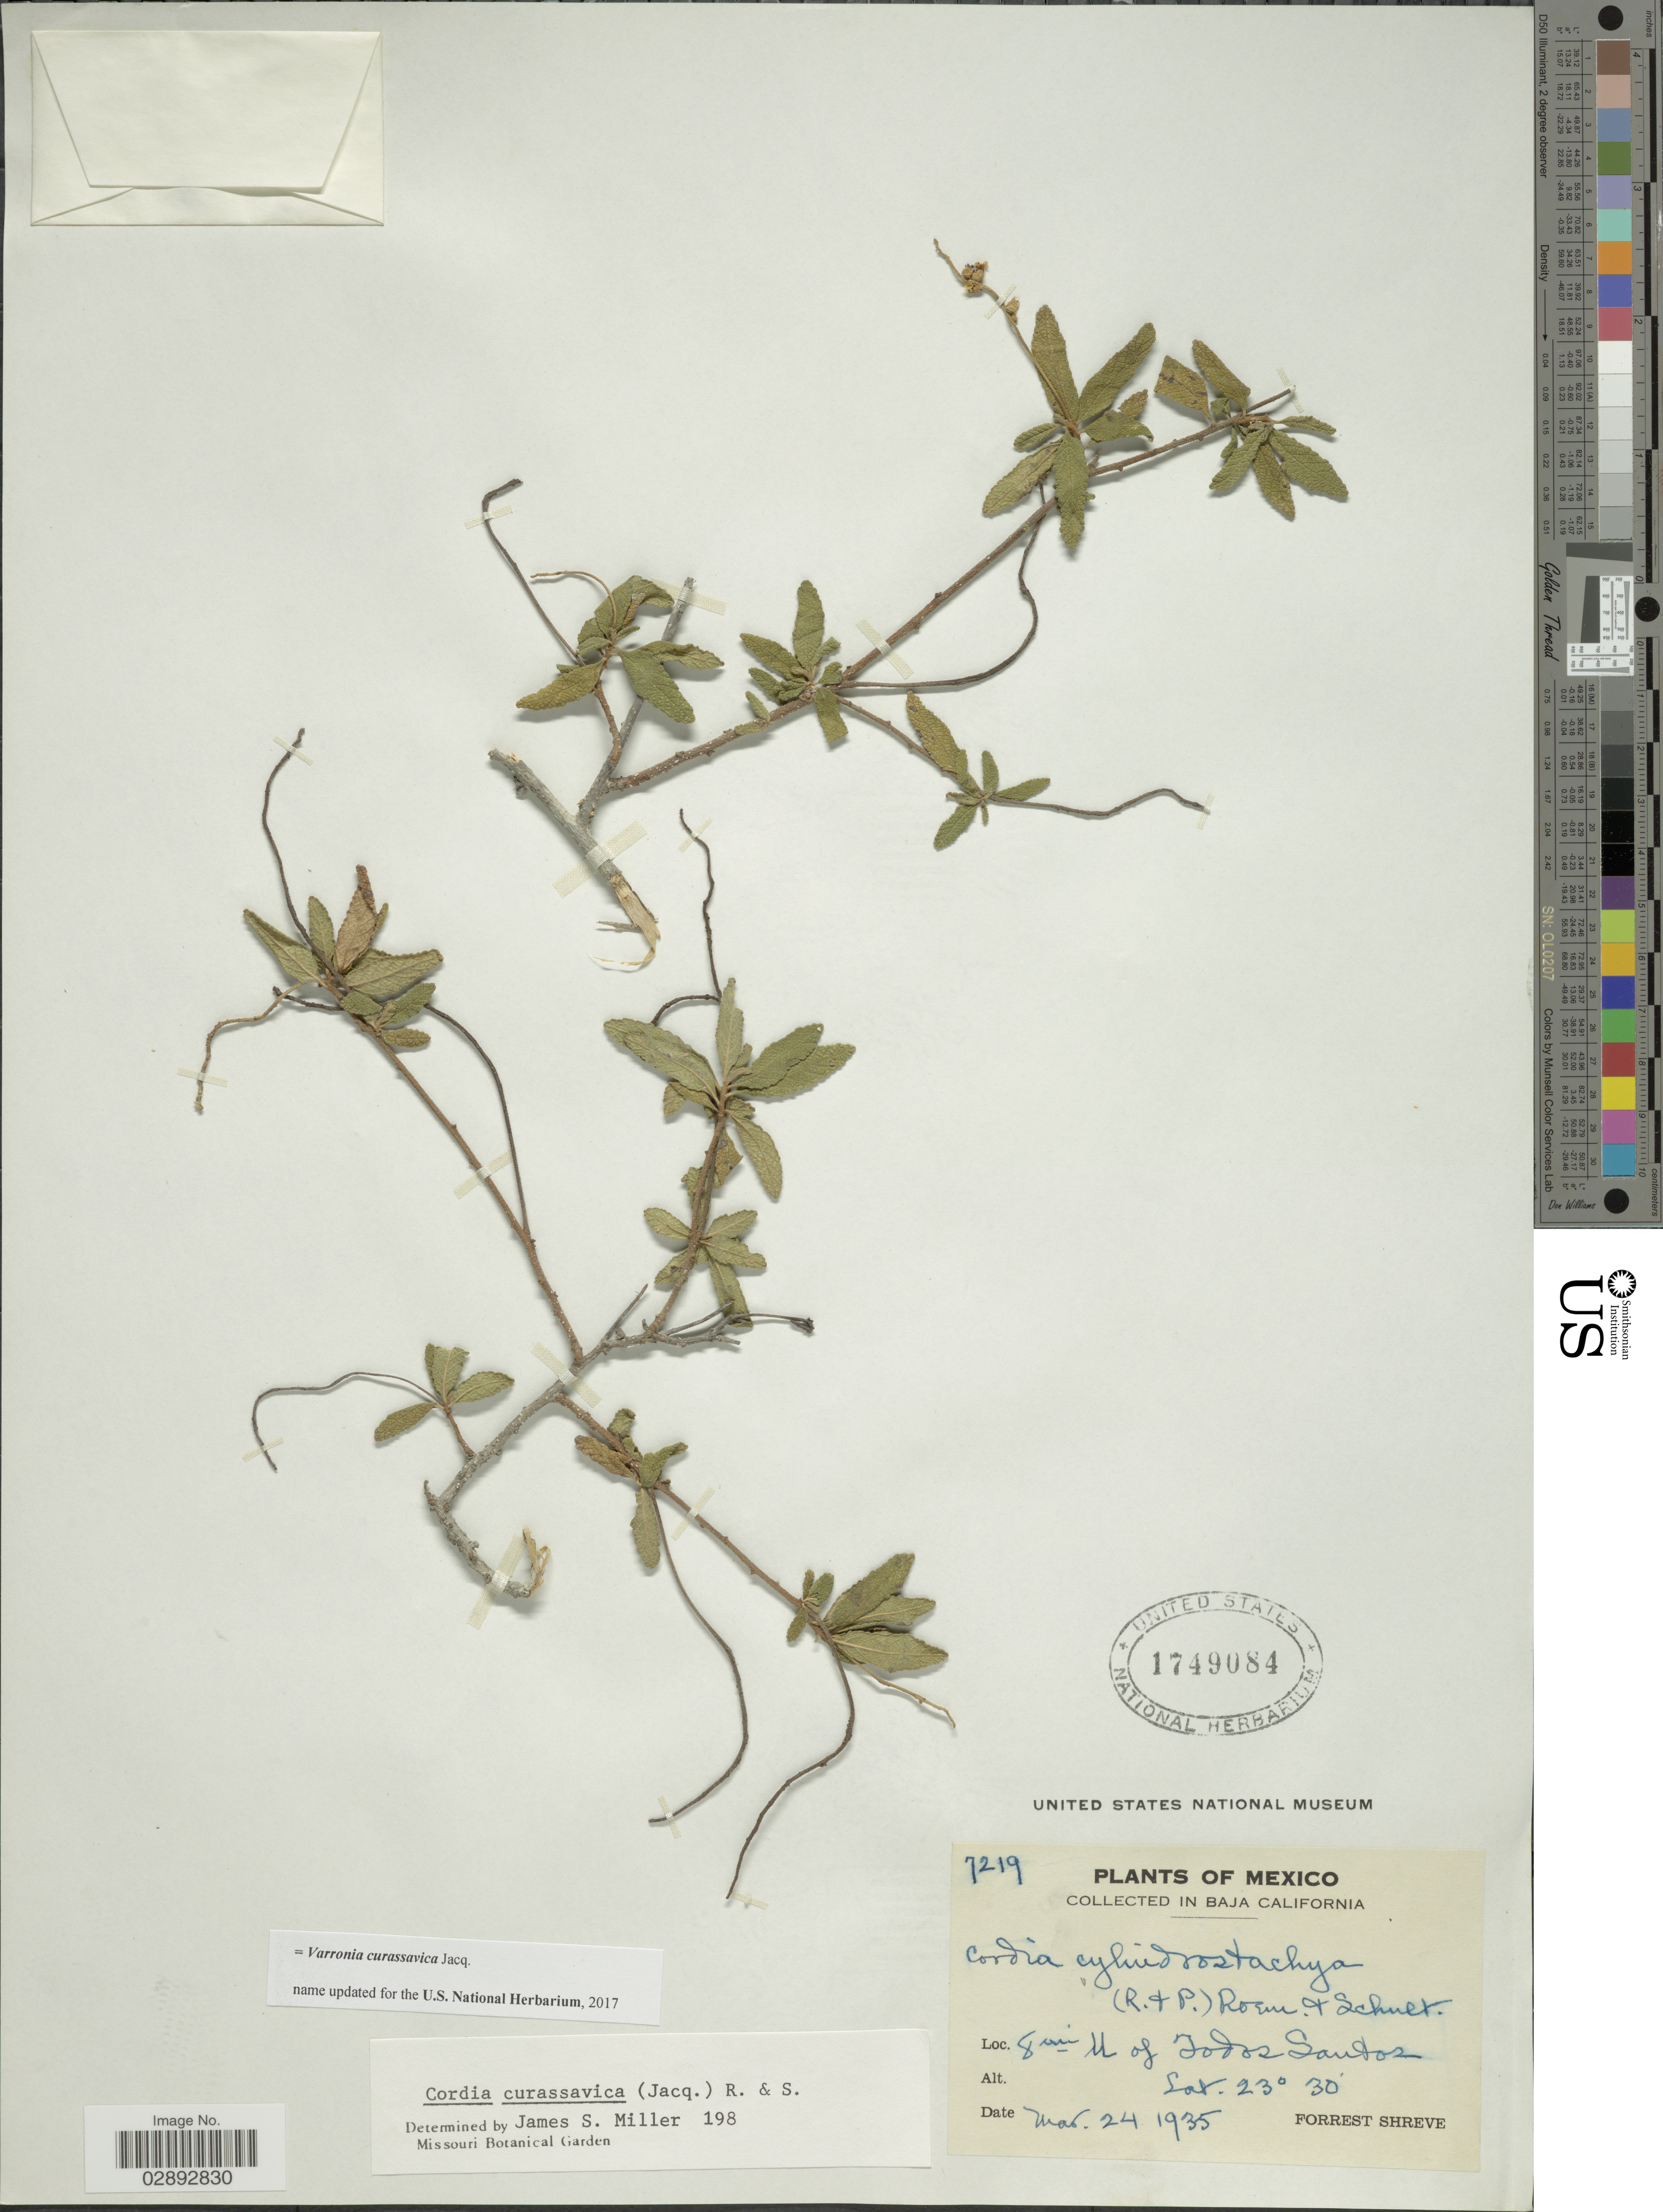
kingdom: Plantae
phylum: Tracheophyta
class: Magnoliopsida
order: Boraginales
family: Cordiaceae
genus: Varronia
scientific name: Varronia curassavica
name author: Jacq.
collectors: F. Shreve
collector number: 7219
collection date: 1935-03-24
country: Mexico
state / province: Baja California Sur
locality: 8 mi N of Todos Santos.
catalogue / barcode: US 1749084